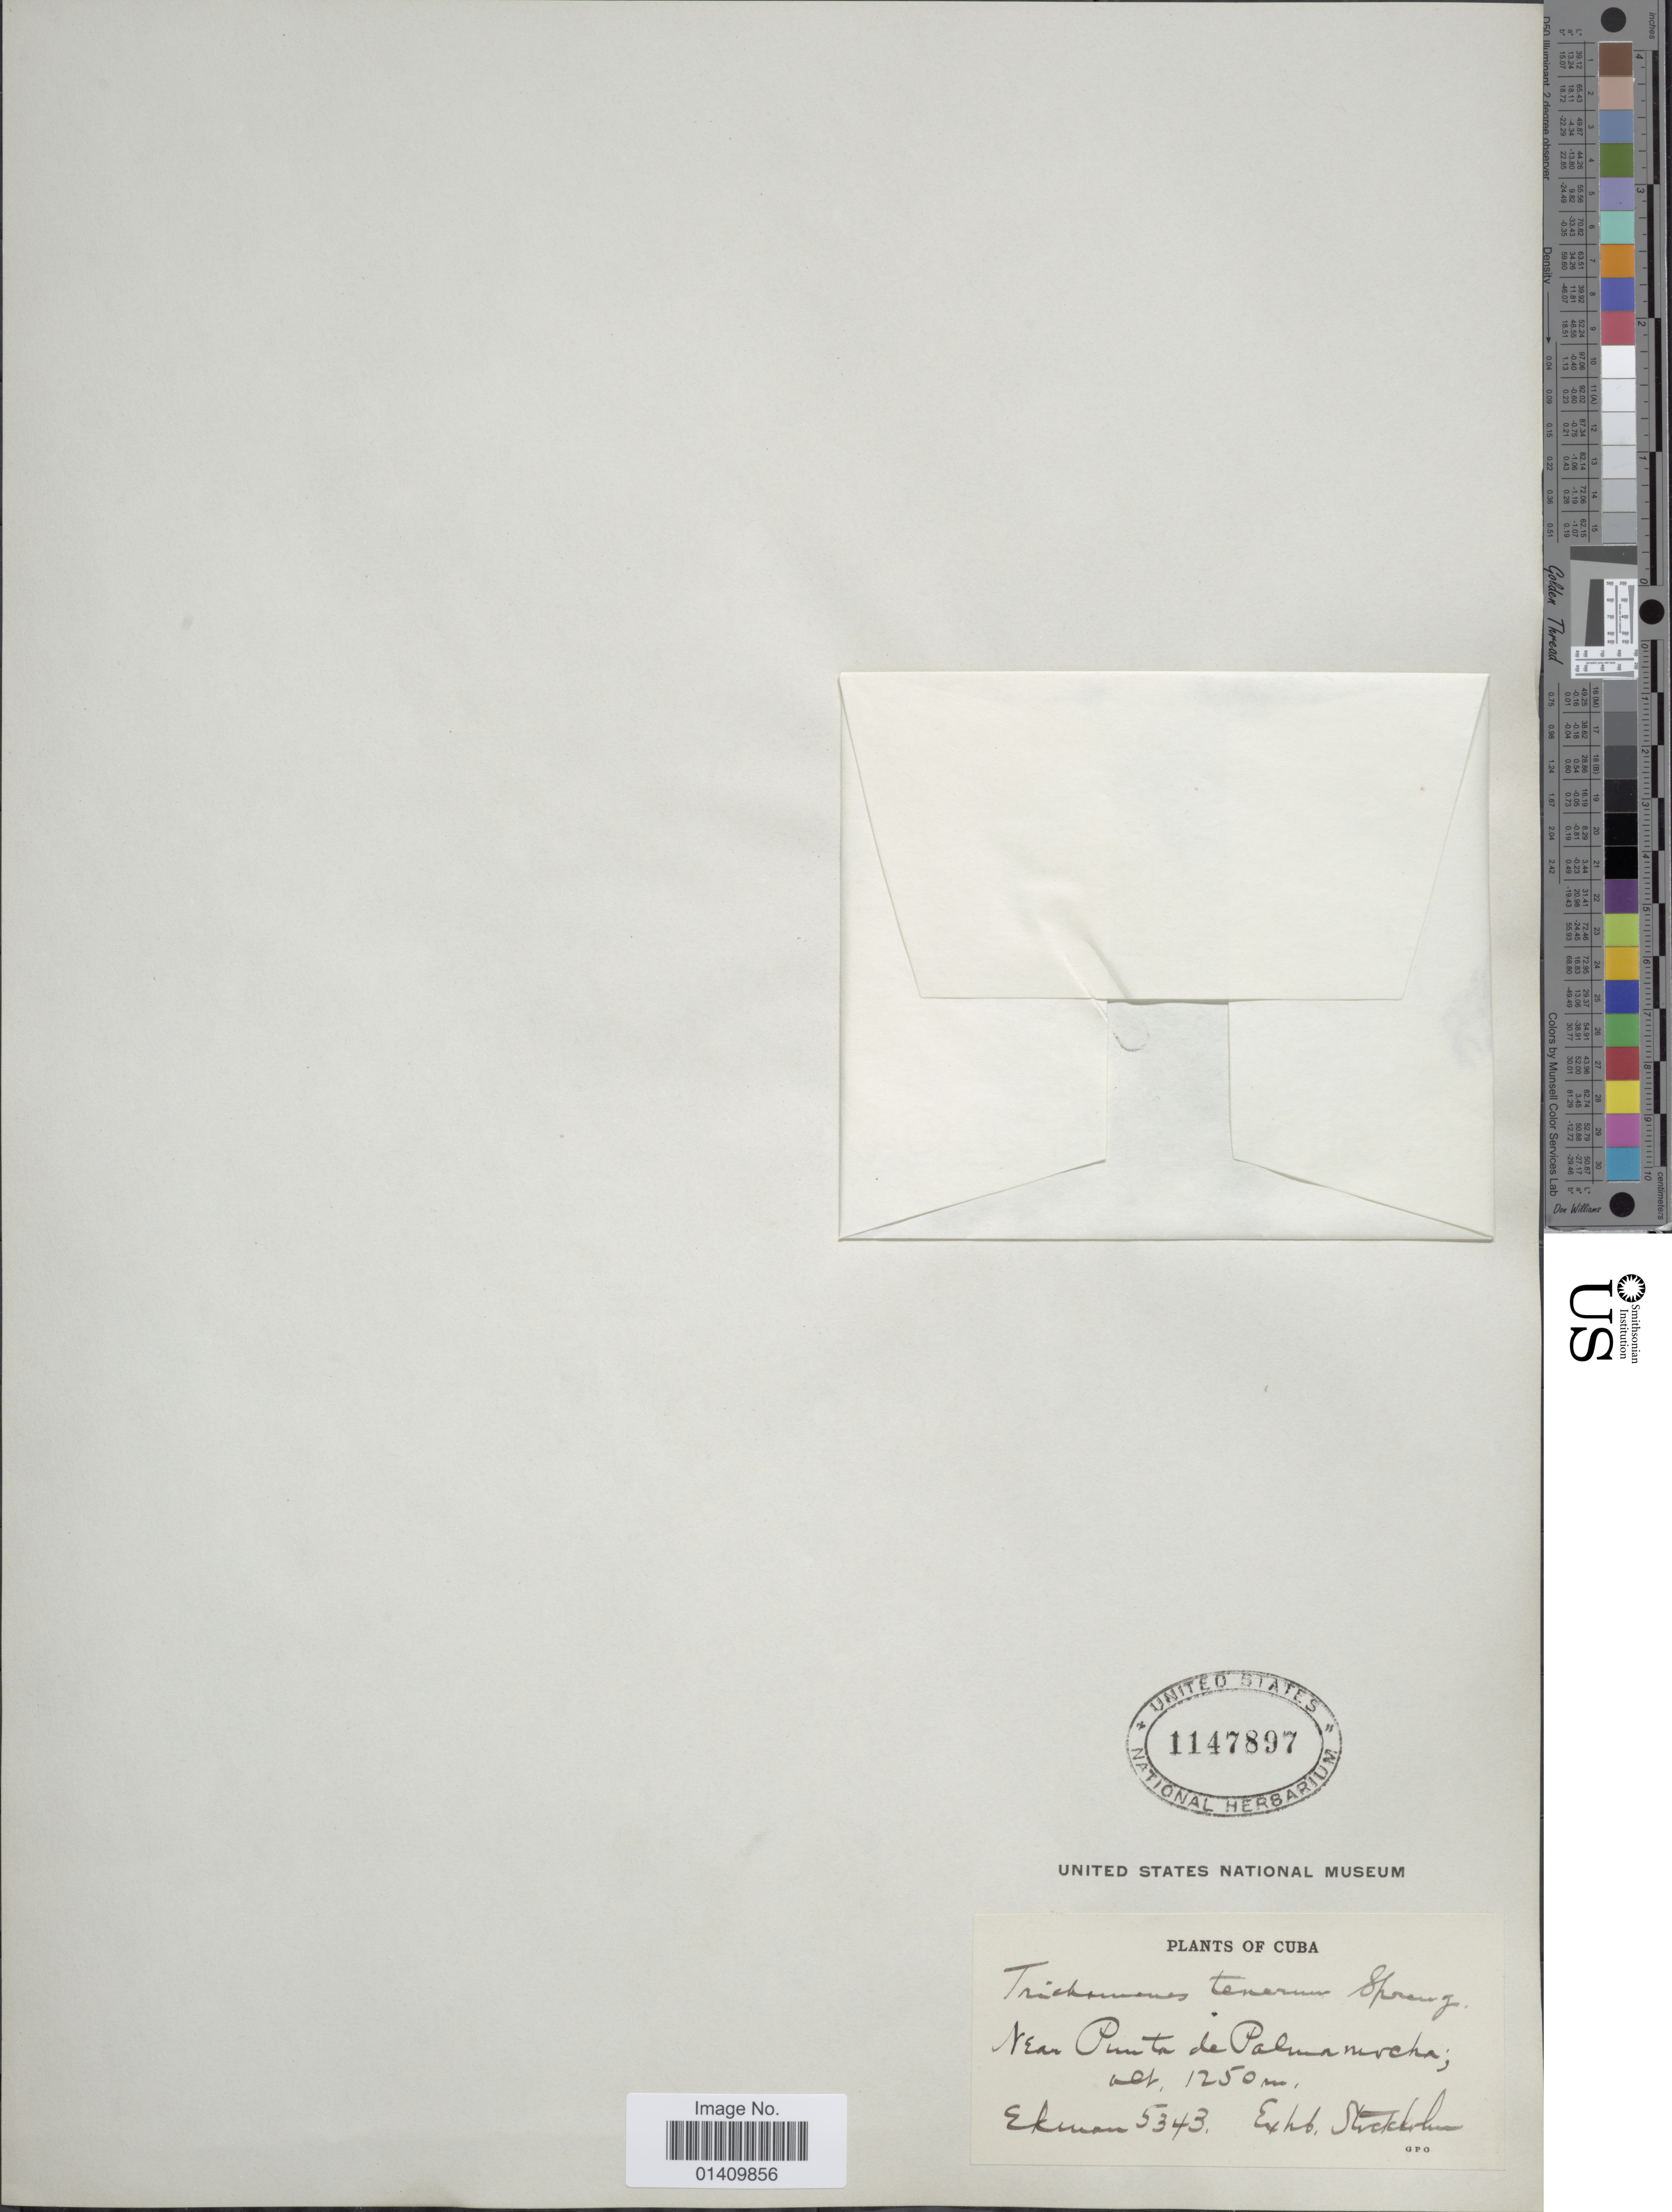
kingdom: Plantae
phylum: Tracheophyta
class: Polypodiopsida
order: Hymenophyllales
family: Hymenophyllaceae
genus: Polyphlebium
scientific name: Polyphlebium angustatum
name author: (Carmich.) Ebihara & Dubuisson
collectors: -. Ekman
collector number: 5343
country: Cuba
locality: Near Punta de Palma mocha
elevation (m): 1250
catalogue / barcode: US 1147897